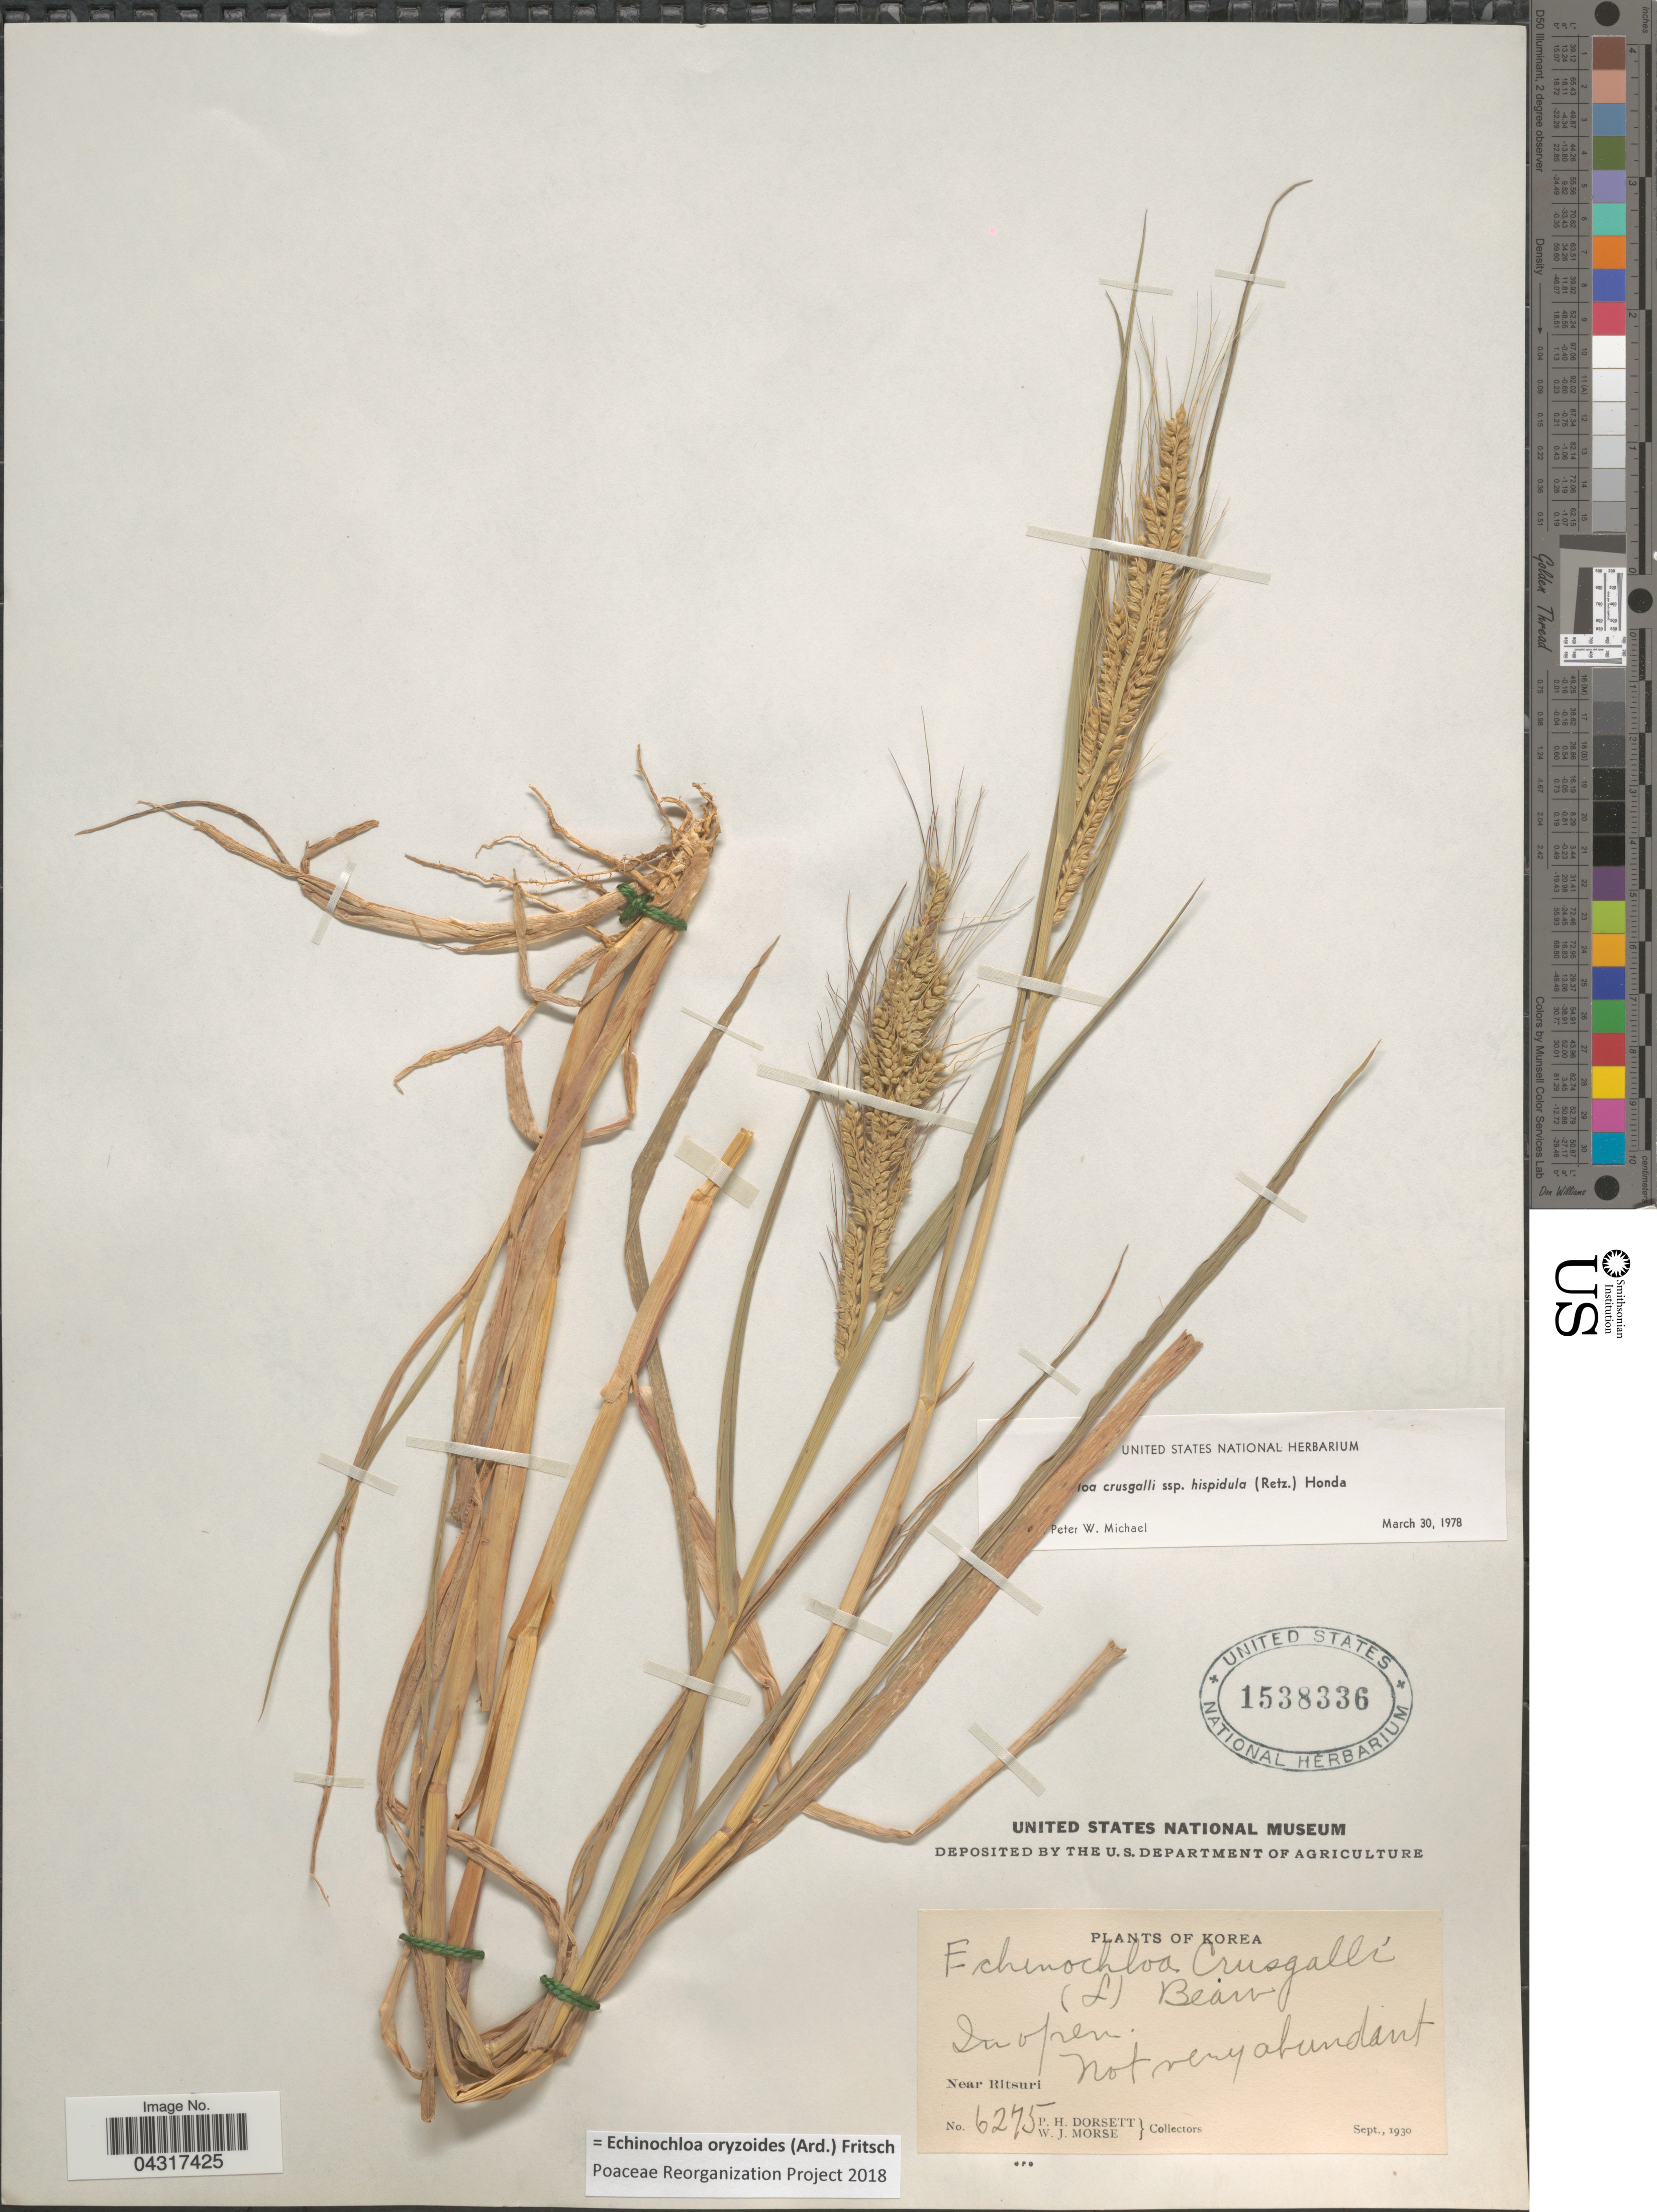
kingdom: Plantae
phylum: Tracheophyta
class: Liliopsida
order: Poales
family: Poaceae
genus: Echinochloa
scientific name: Echinochloa oryzoides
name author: (Ard.) Fritsch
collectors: P. H. Dorsett & W. J. Morse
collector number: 6275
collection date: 1930-09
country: North Korea / South Korea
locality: Korea. Near Ritsuri.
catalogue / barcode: US 1538336